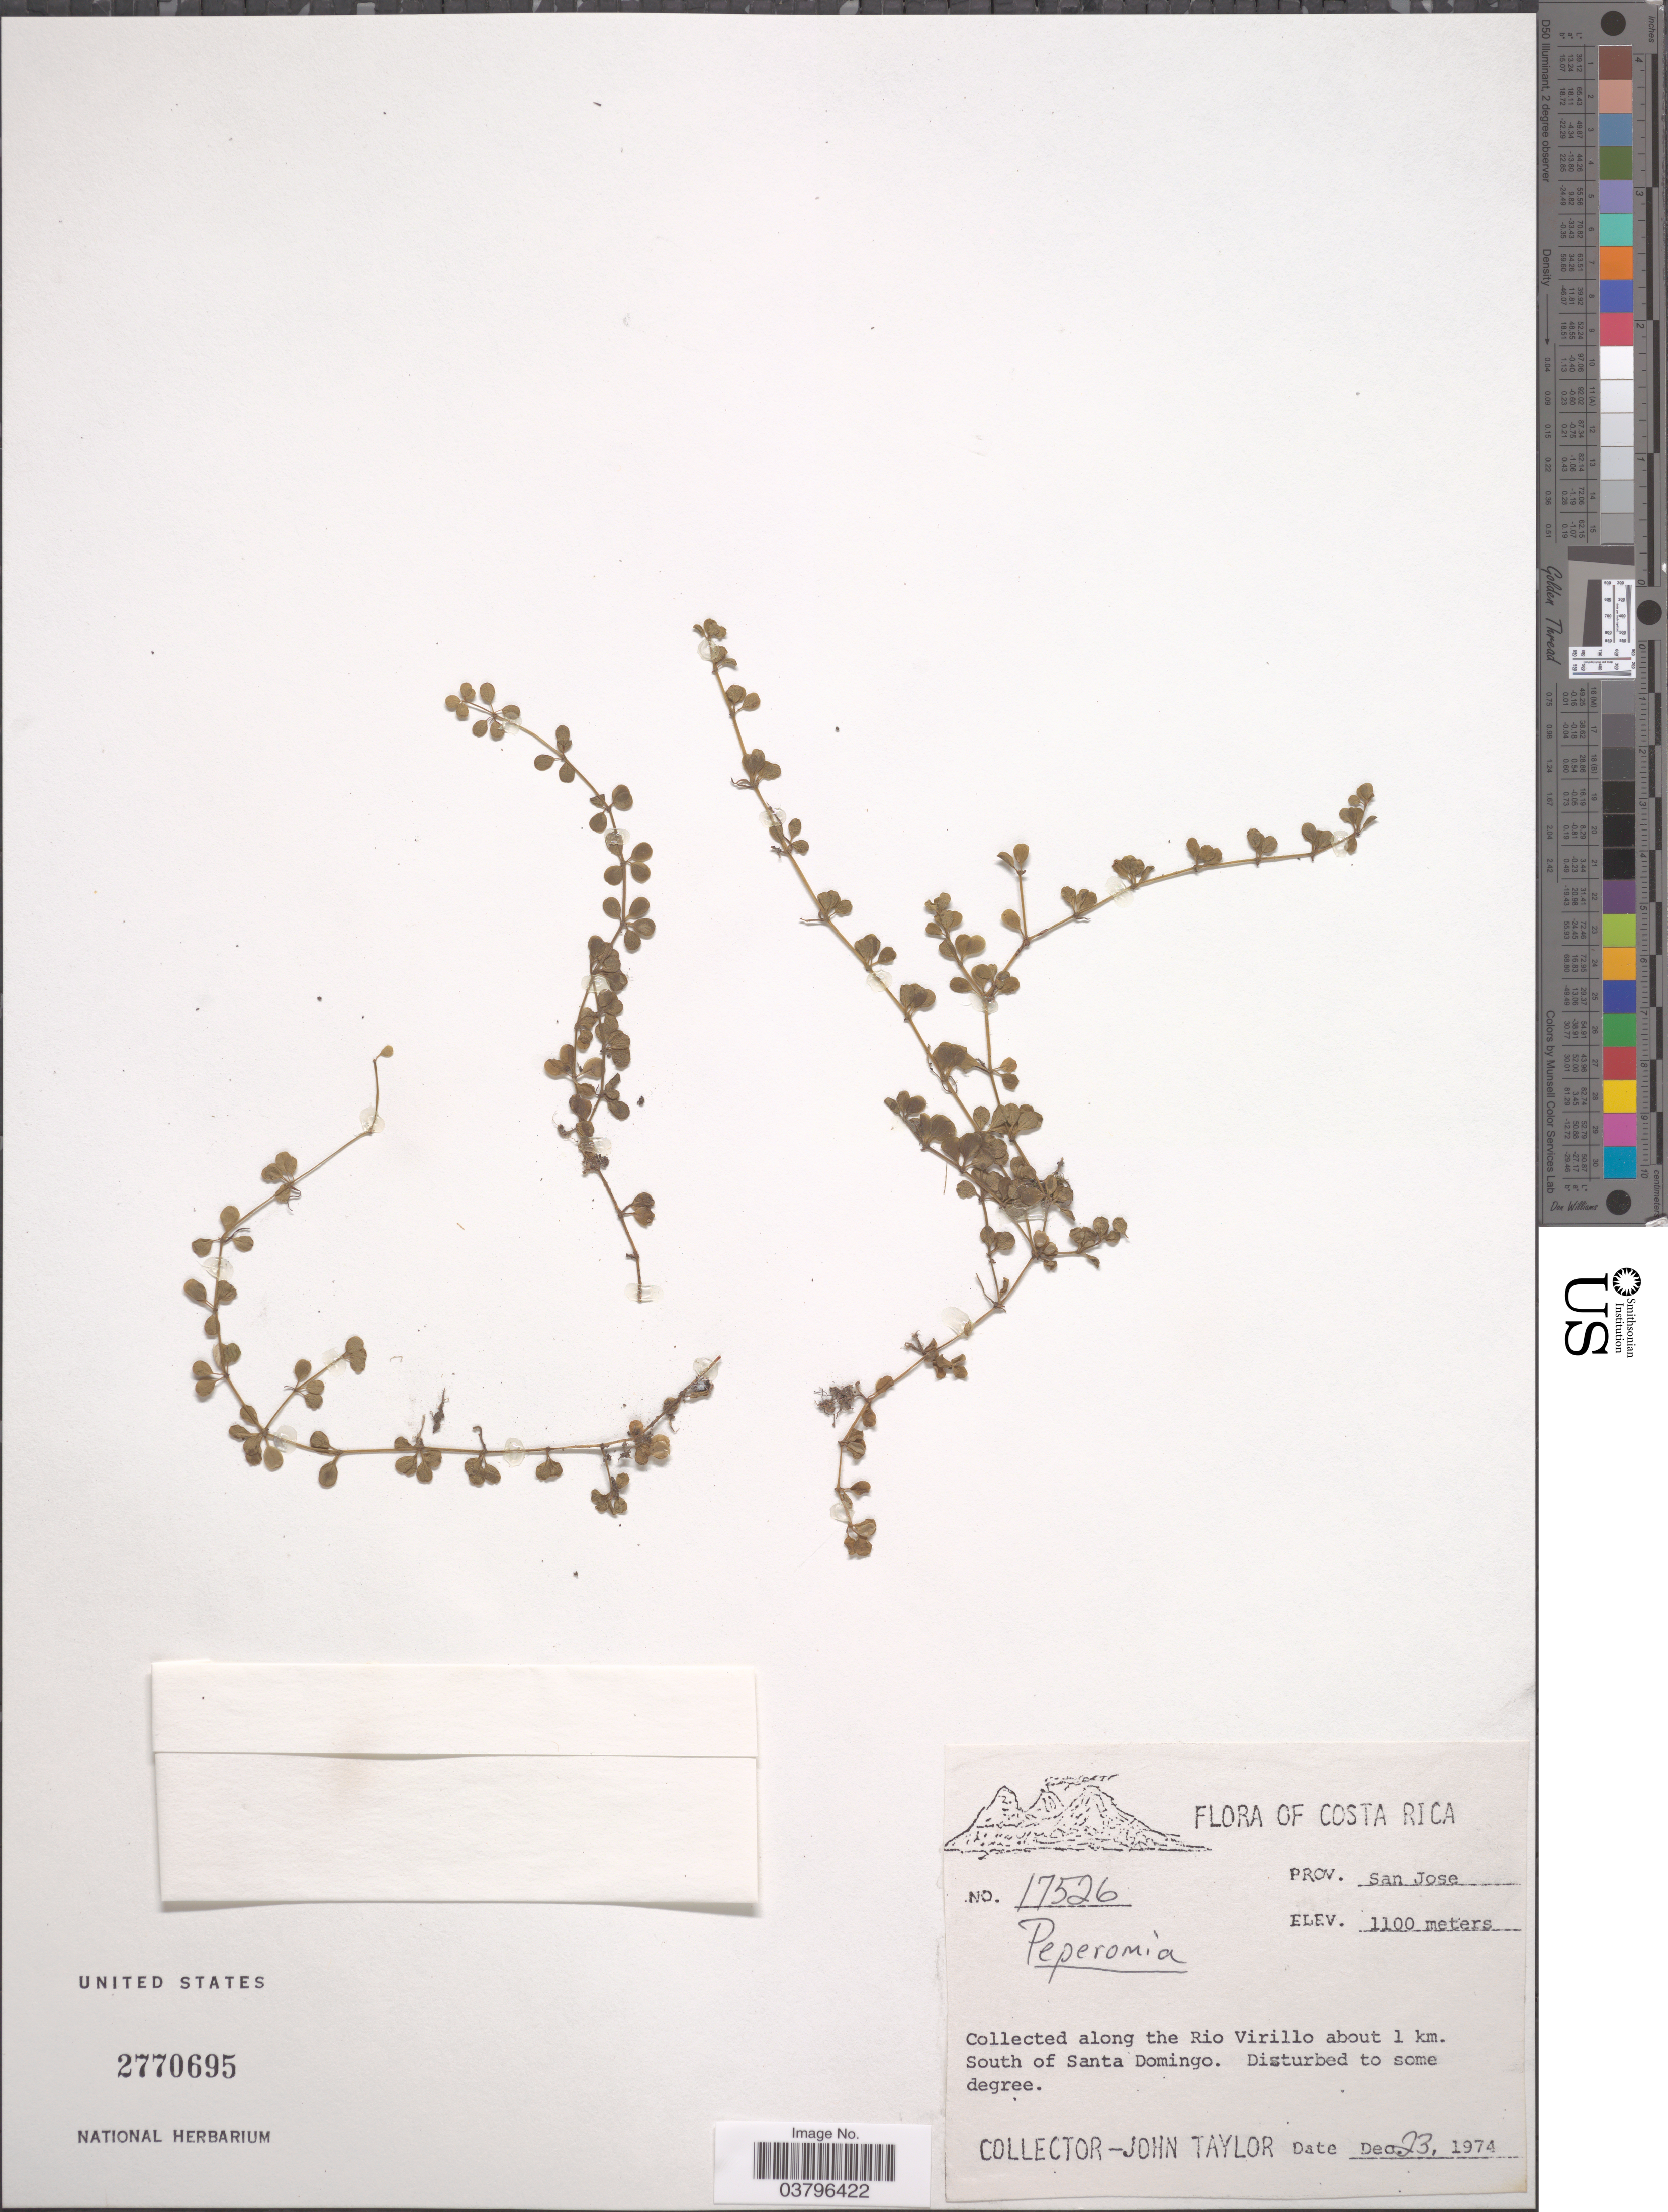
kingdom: Plantae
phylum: Tracheophyta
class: Magnoliopsida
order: Piperales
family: Piperaceae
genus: Peperomia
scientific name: Peperomia berlandieri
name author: Miq.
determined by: Jiménez, José Estaban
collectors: J. Taylor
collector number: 17526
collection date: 1974-12-23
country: Costa Rica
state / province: San José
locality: Along the Rio Virillo about 1 km. South of Santa Domingo.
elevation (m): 1100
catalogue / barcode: US 2770695